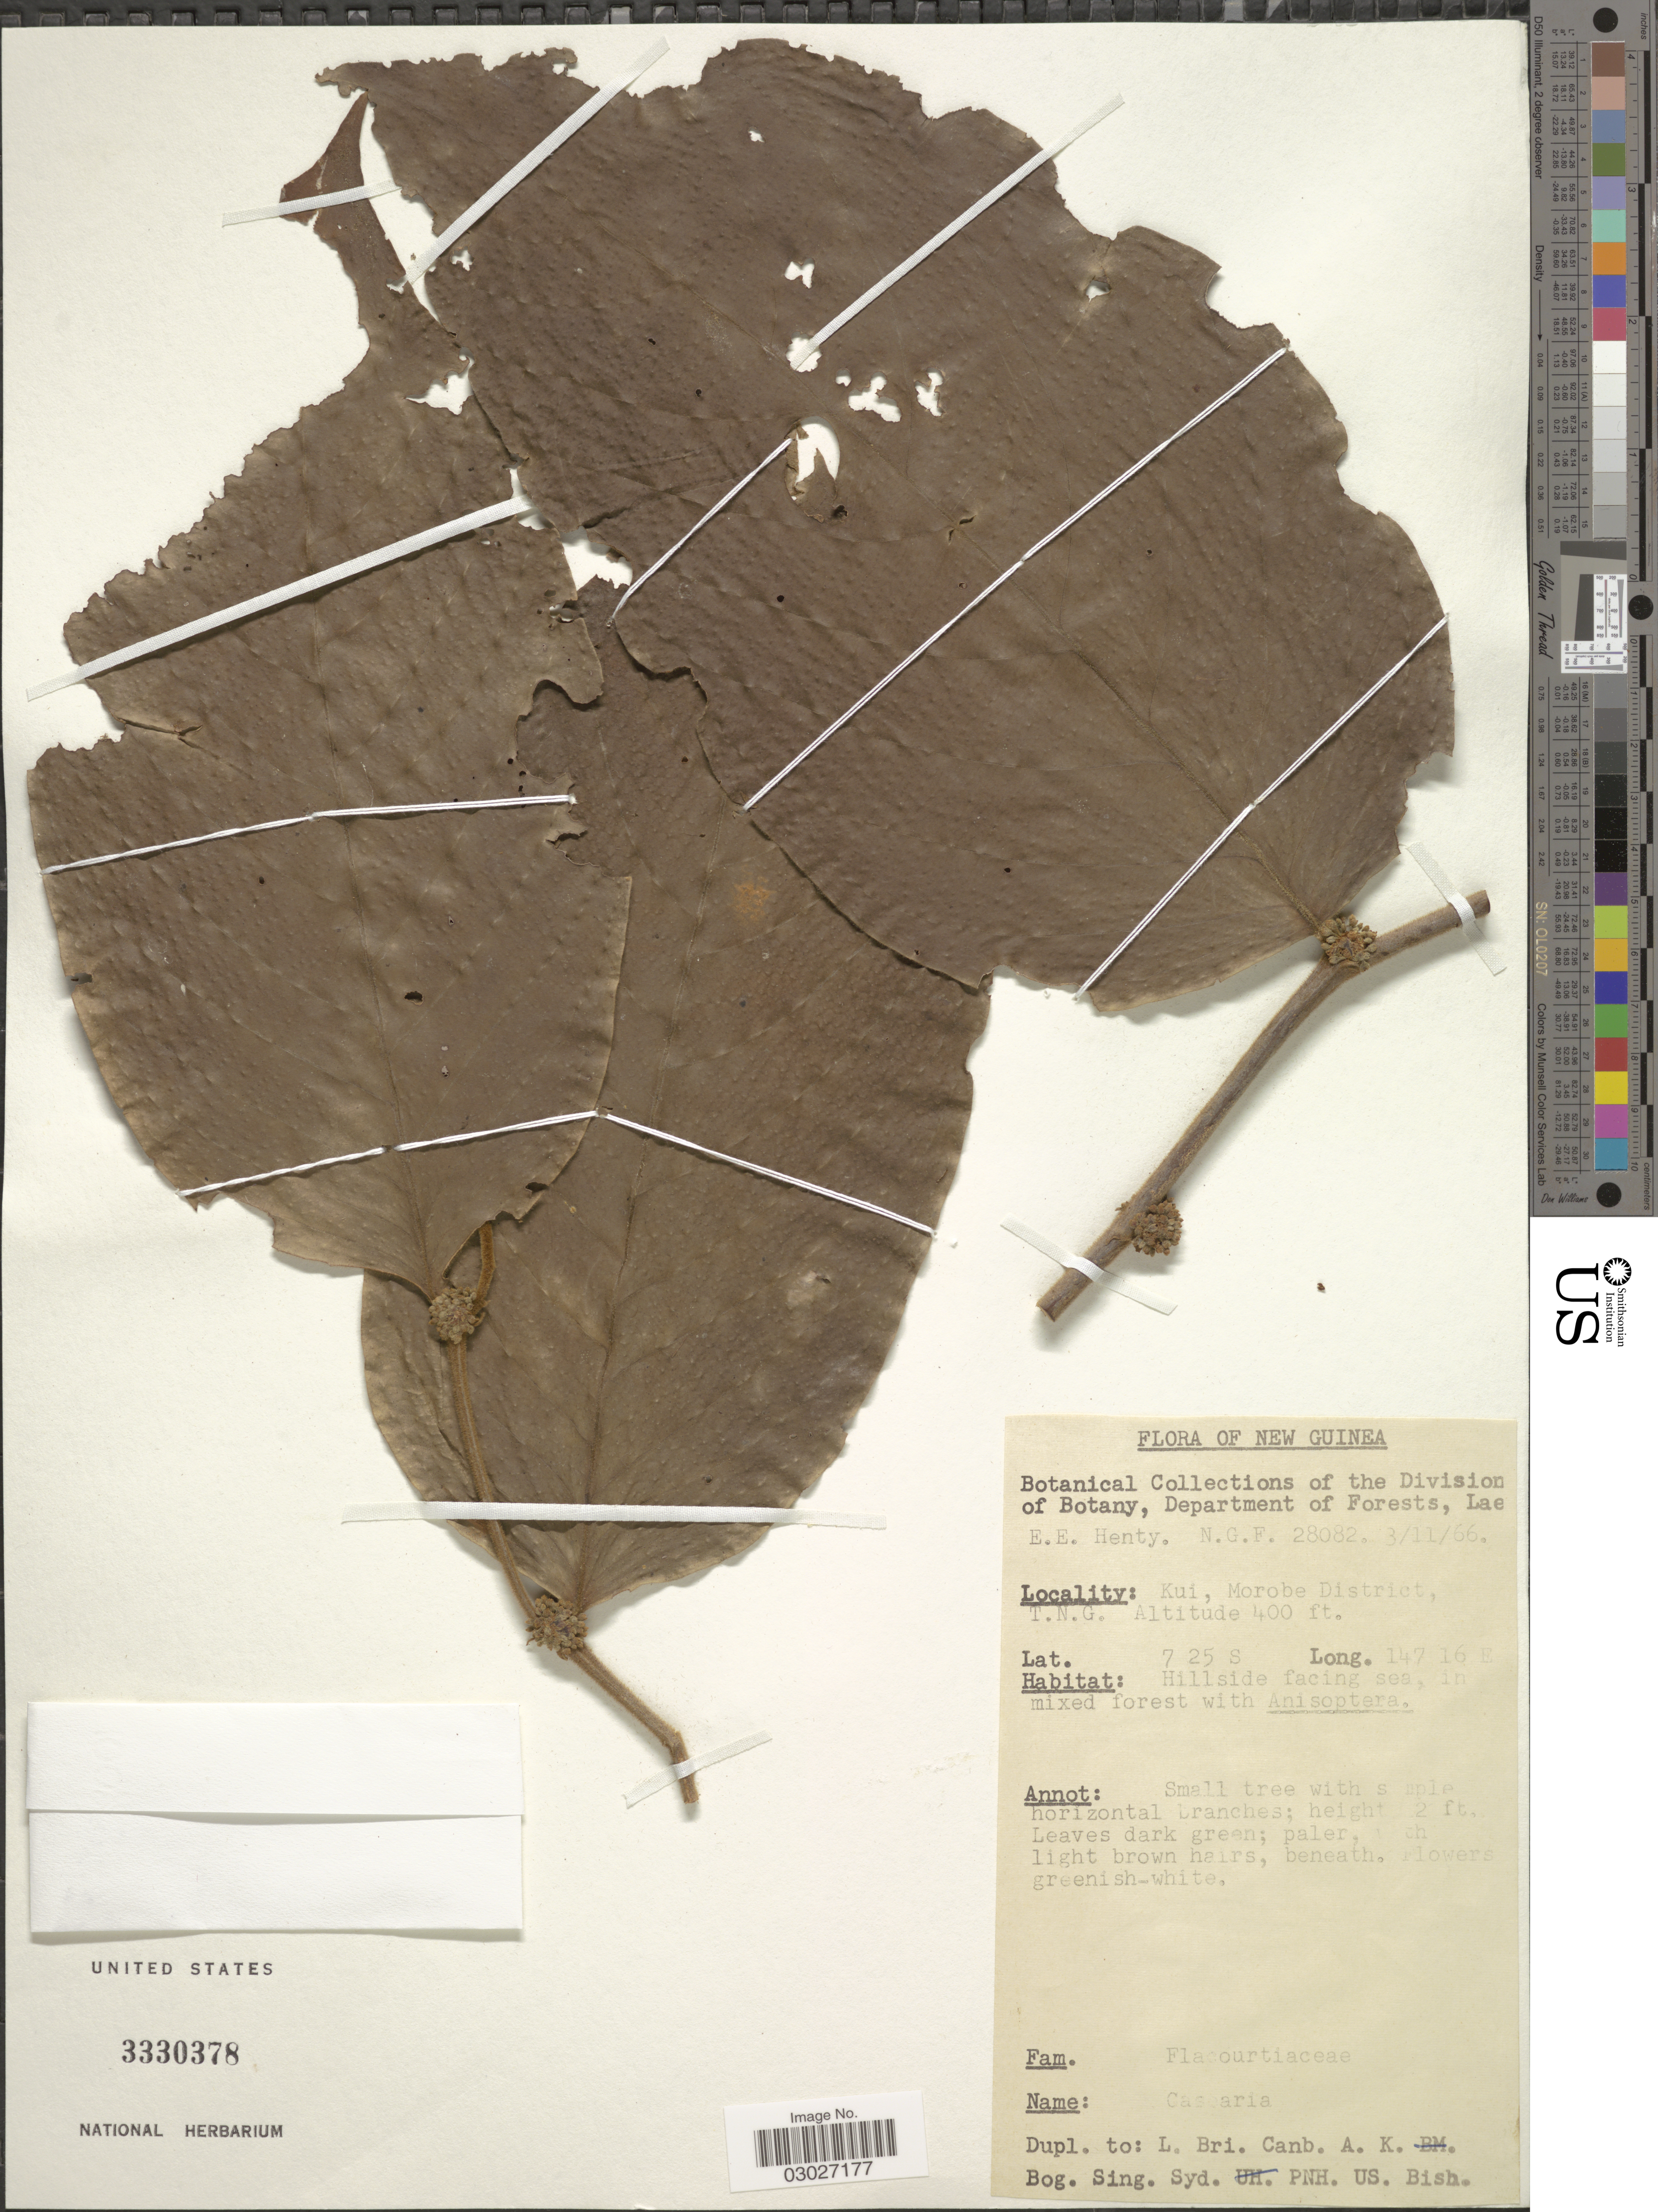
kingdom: Plantae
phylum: Tracheophyta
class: Magnoliopsida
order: Malpighiales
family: Salicaceae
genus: Casearia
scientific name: Casearia sp.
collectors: E. Henty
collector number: NGF28082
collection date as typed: Transcribed d/m/y: 3/11/66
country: Papua New Guinea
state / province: Morobe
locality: New Guinea, Kui, Morobe District, T.N.G.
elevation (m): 122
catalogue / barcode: US 3330378